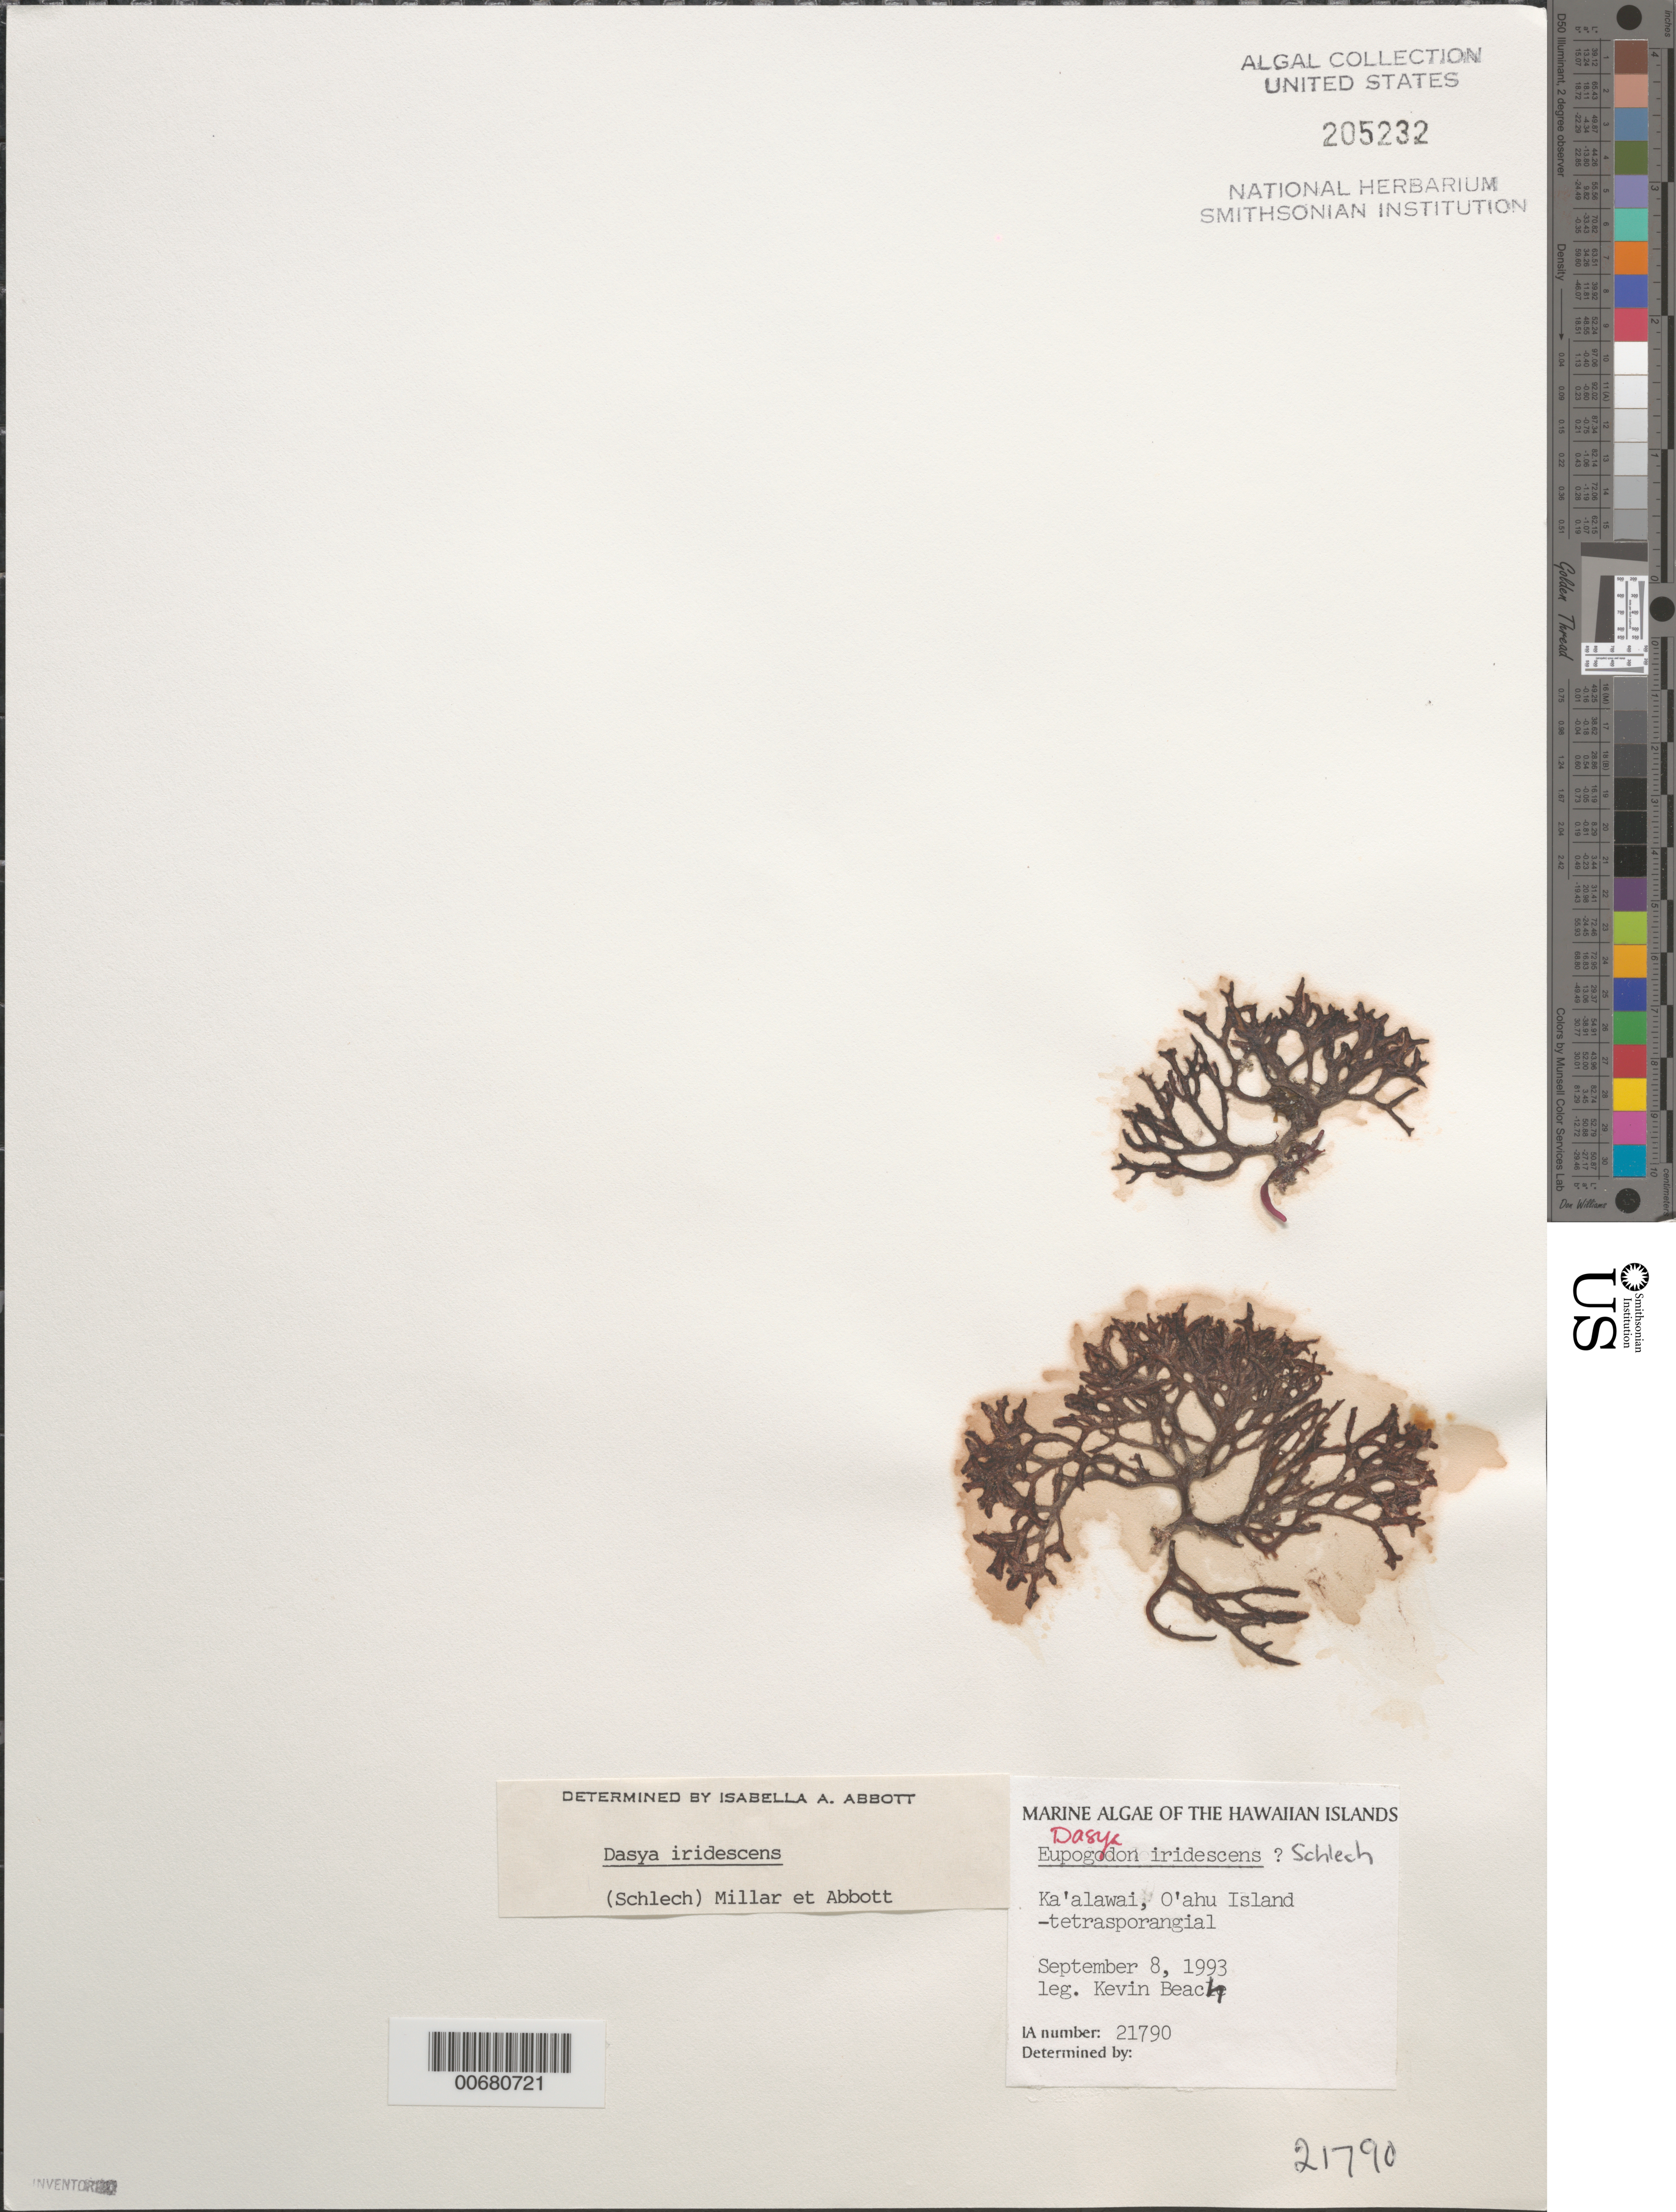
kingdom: Plantae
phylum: Rhodophyta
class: Florideophyceae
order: Ceramiales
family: Dasyaceae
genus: Dasya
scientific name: Dasya iridescens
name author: (Schlech) A.J.K. Millar & I.A. Abbott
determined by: Abbott, Isabella A.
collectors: K. Beach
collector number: IAA 21790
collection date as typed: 08 Sep 1993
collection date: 1993-09-08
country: United States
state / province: Hawaii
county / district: Honolulu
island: Oahu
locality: Ka'alawai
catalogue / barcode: US 205232